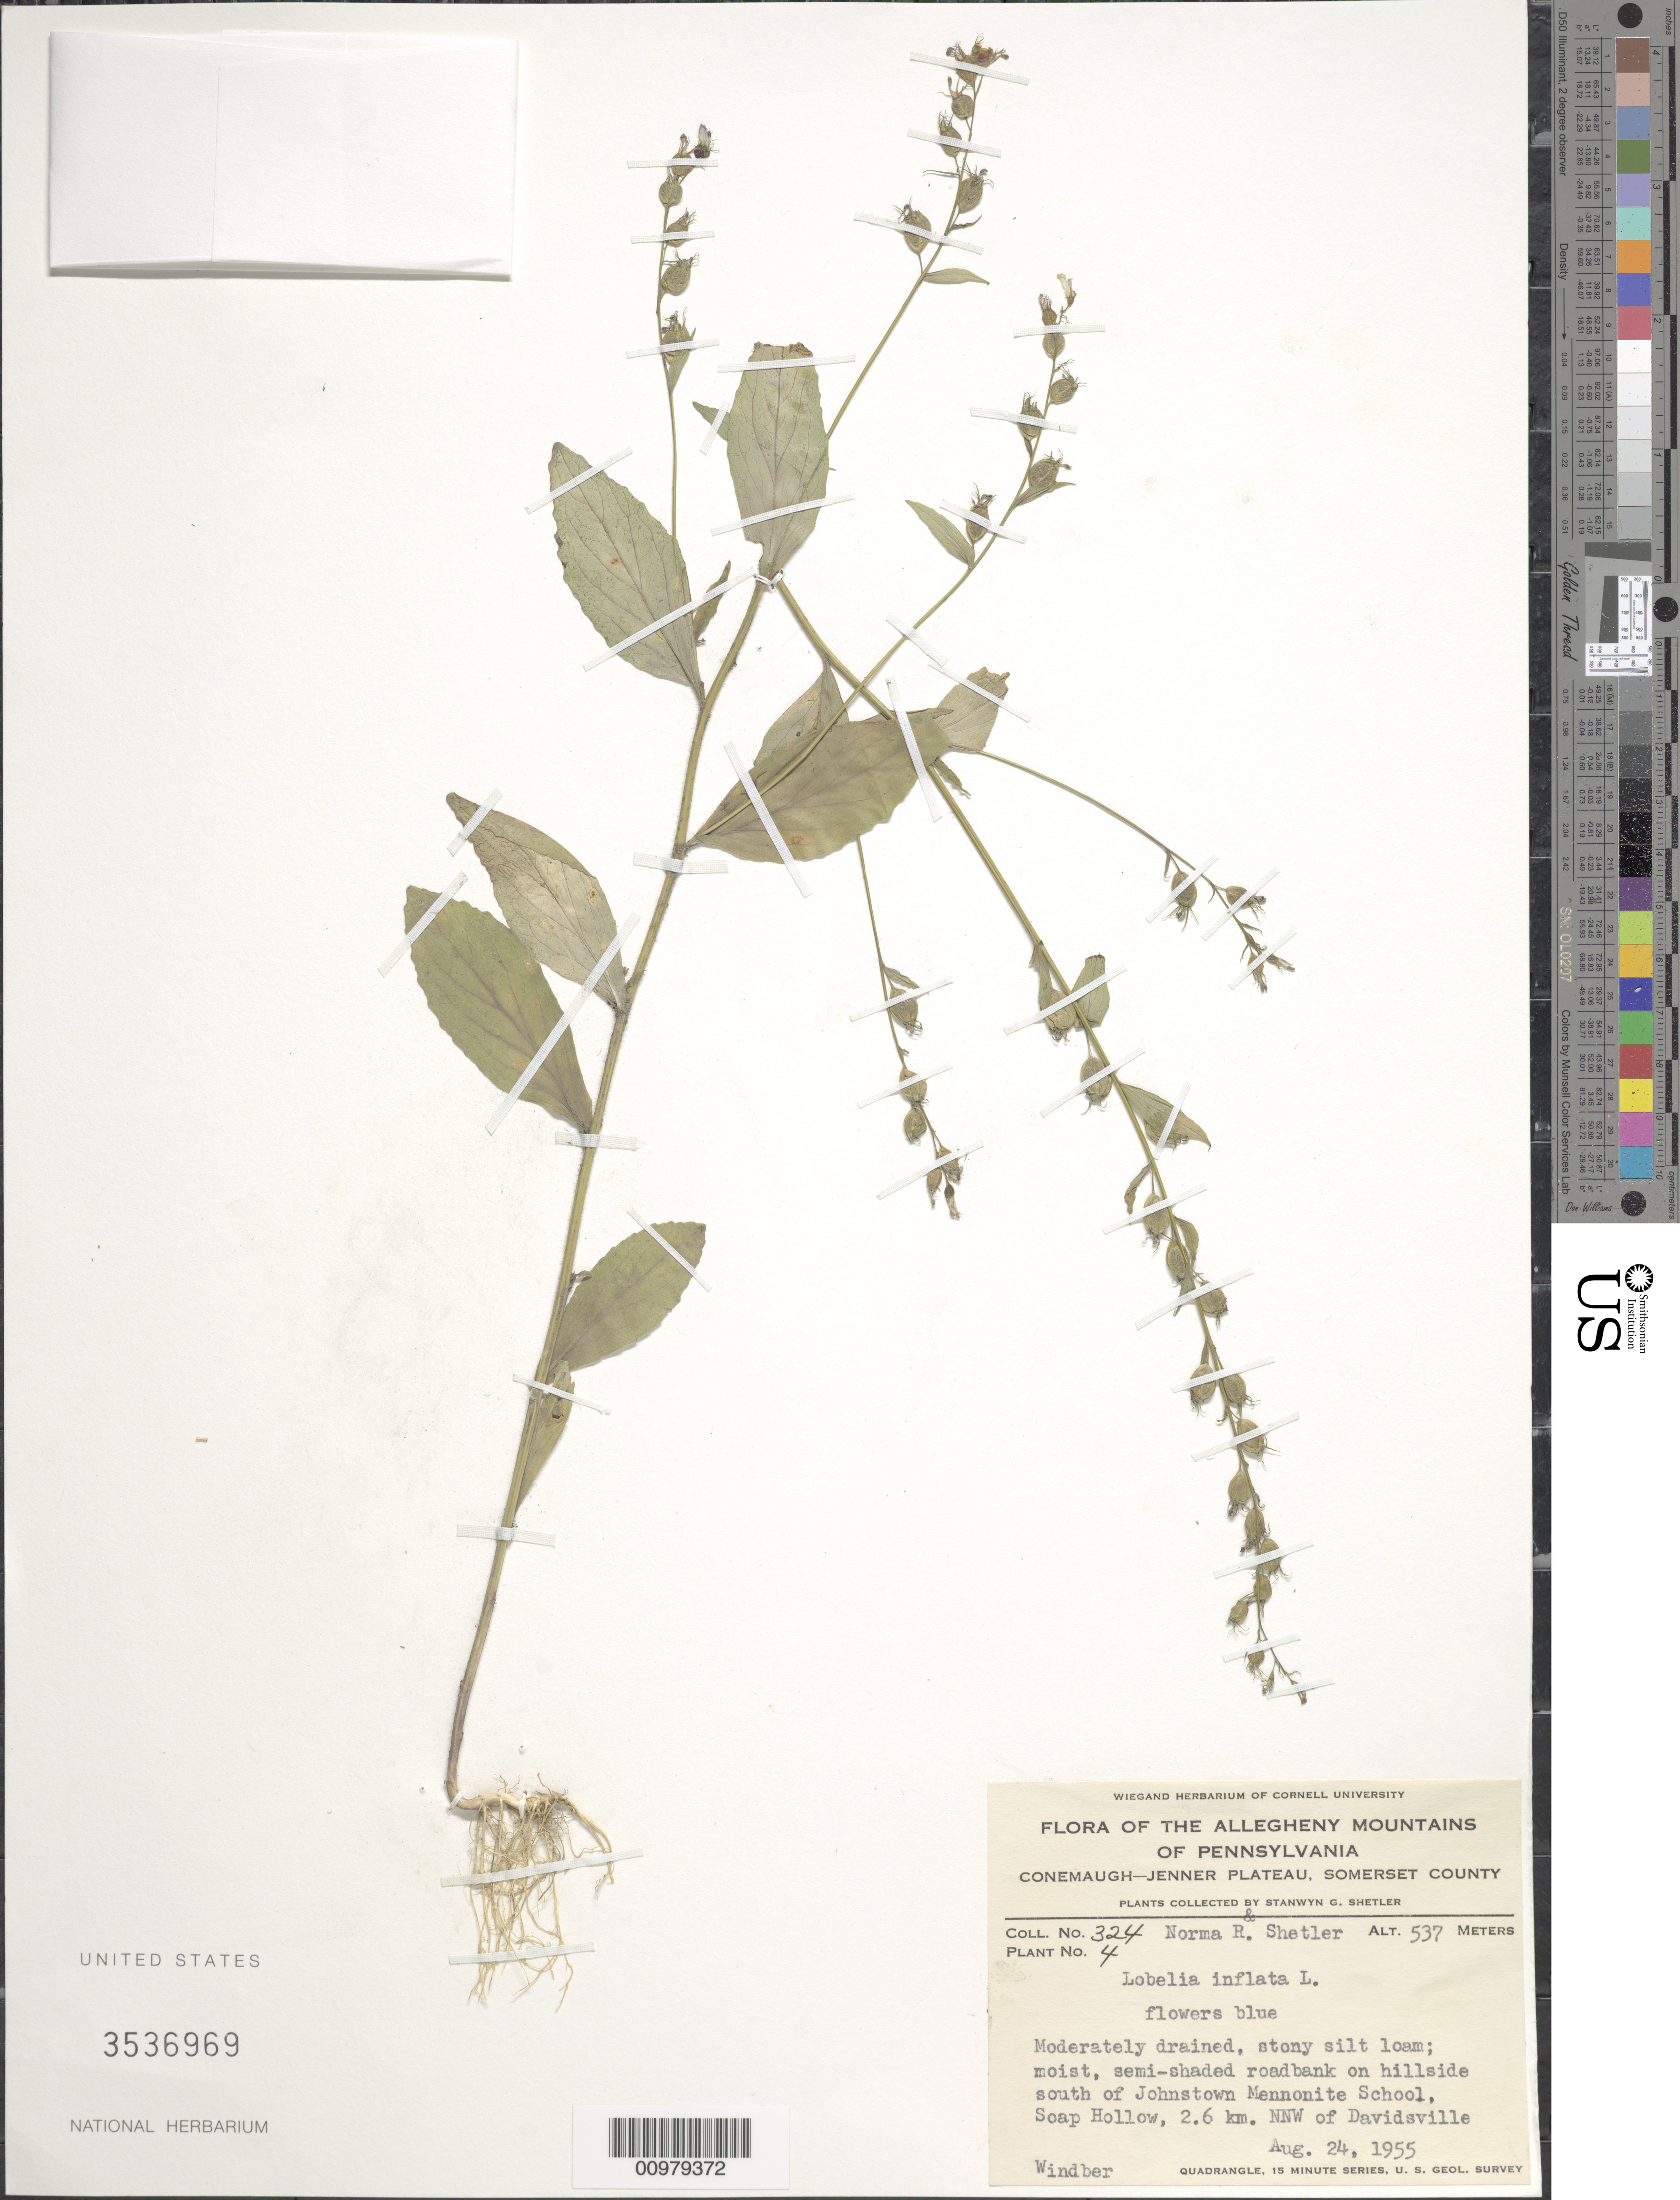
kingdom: Plantae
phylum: Tracheophyta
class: Magnoliopsida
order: Asterales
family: Campanulaceae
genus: Lobelia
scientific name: Lobelia inflata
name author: L.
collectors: S. Shetler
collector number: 324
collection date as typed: Aug. 24, 1955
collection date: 1955-08-24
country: United States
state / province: Pennsylvania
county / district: Somerset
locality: South of Johnson Mennonite School, Soap Hollow, 2.6 km NNW of Davidsville.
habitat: Moderately drained, stony silt loam. Moist semi-shaded roadbank on hillside.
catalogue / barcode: US 3536969